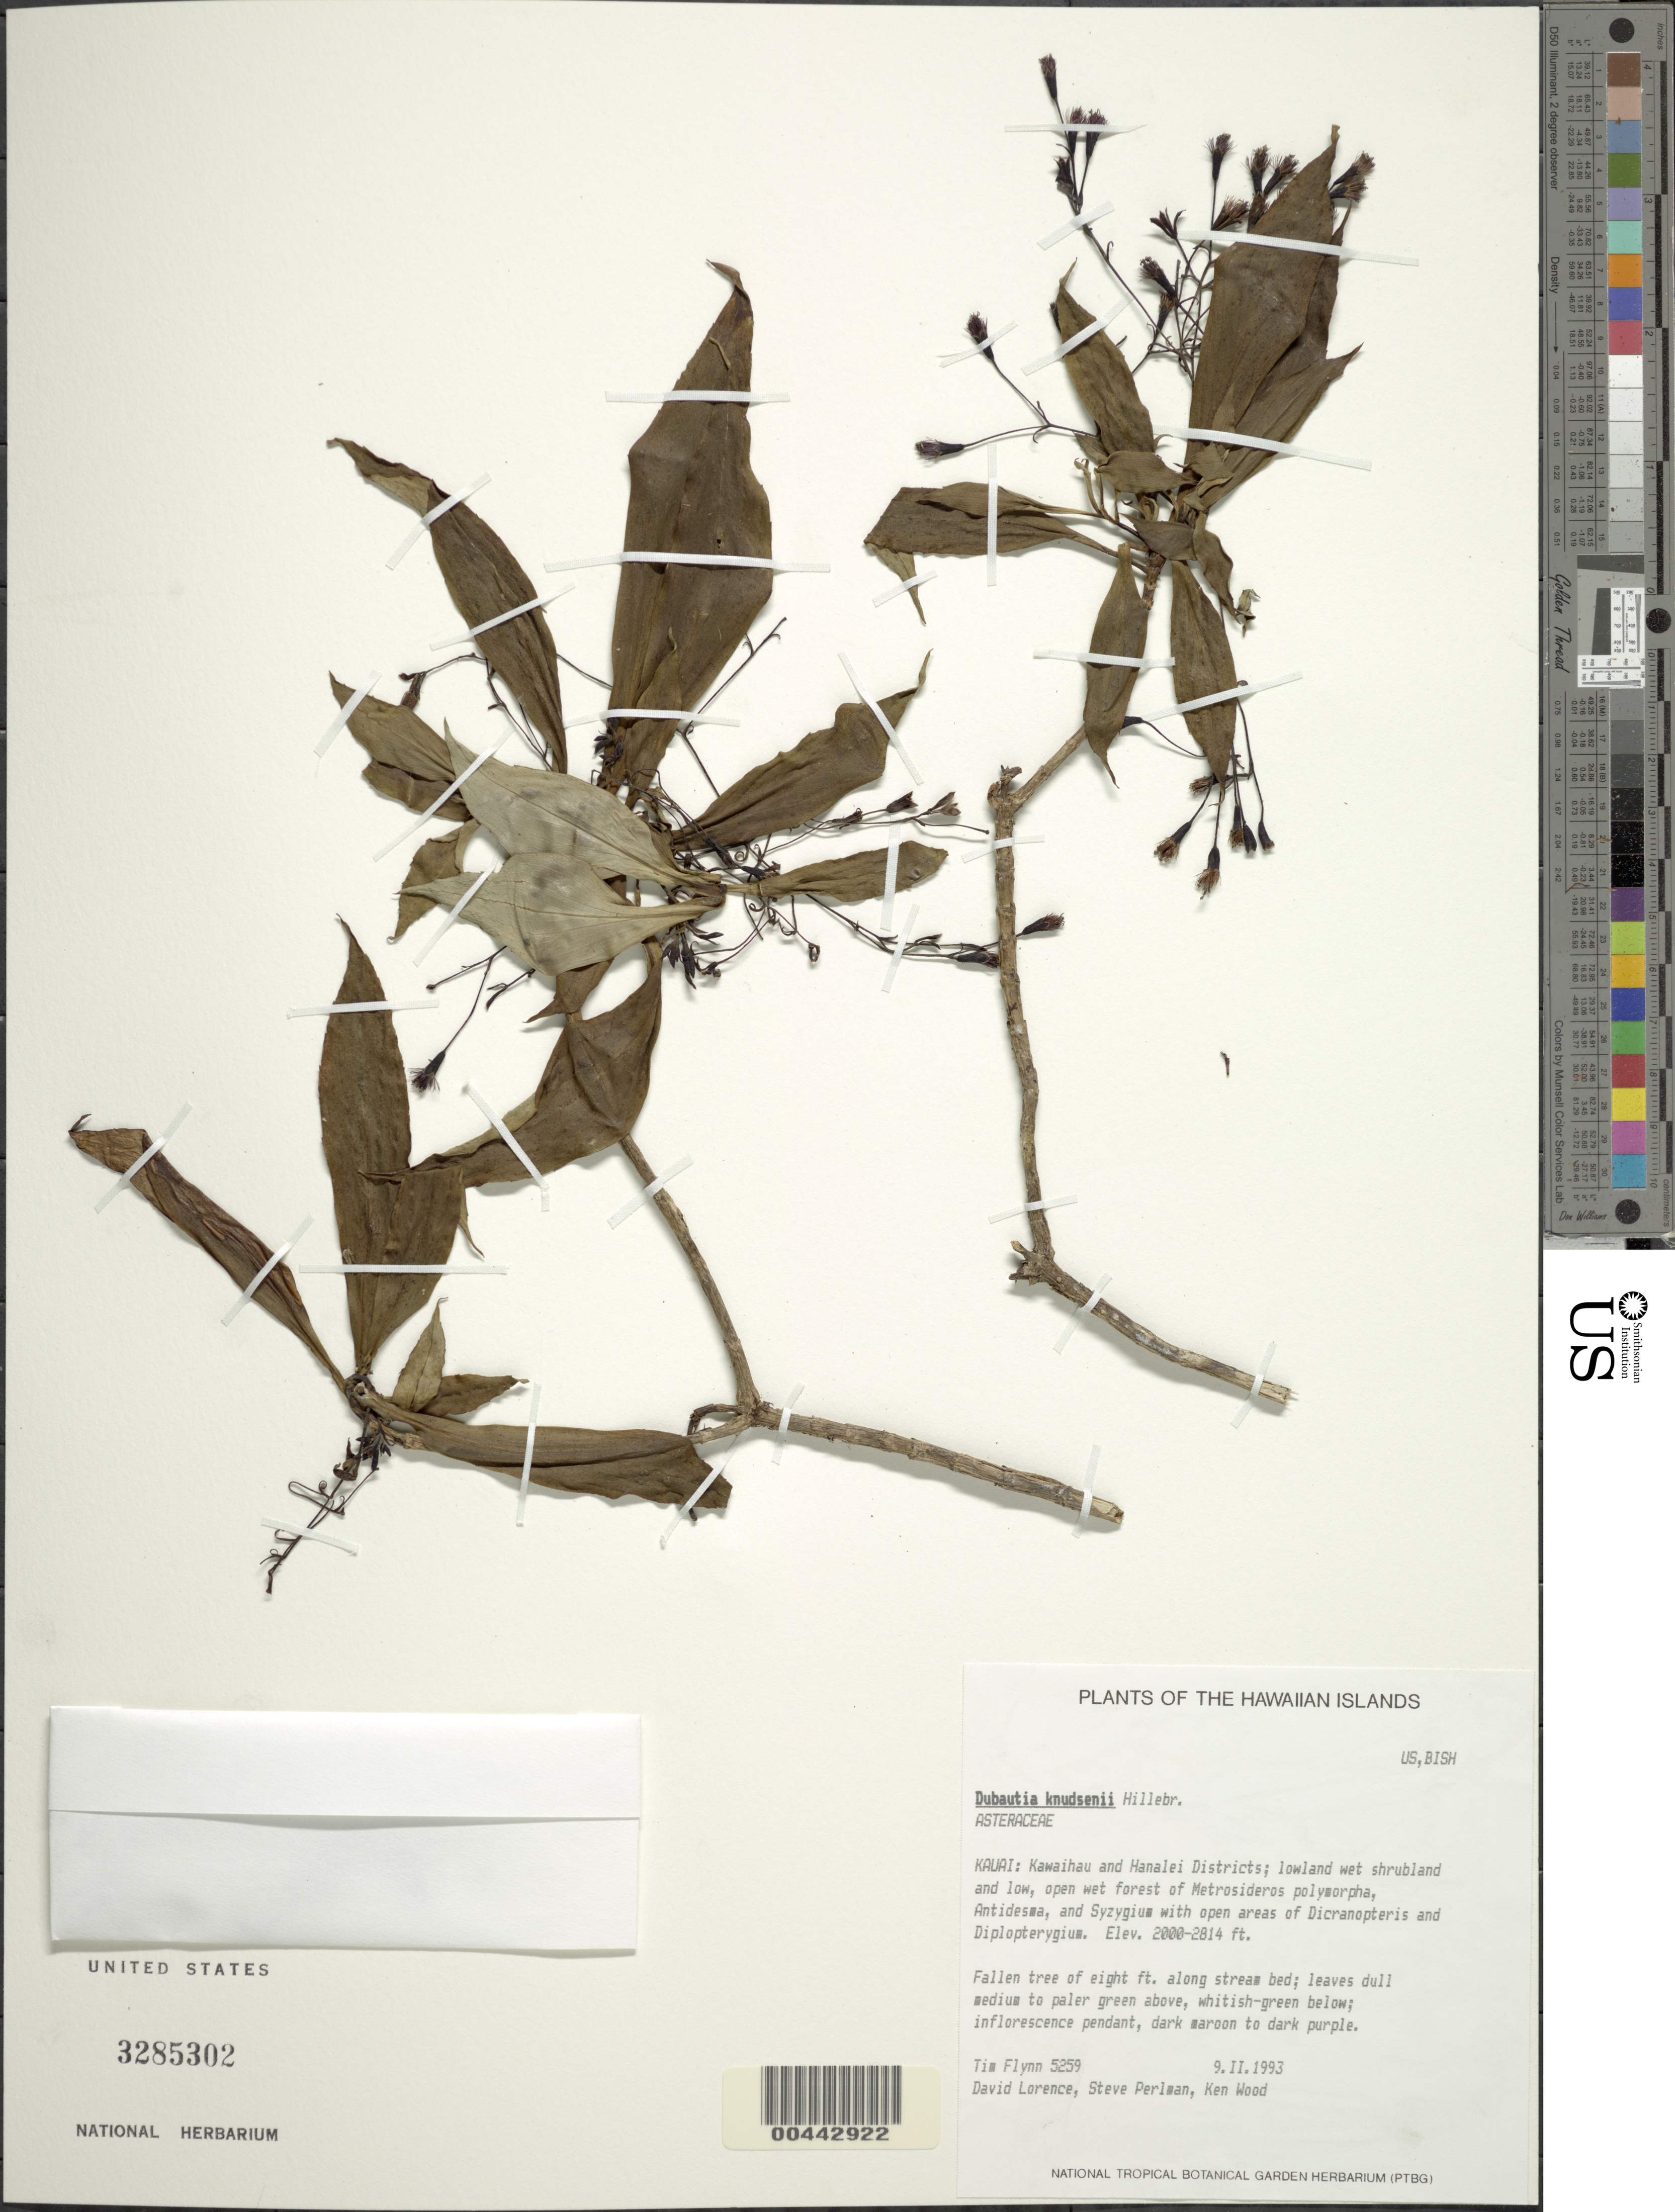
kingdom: Plantae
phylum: Tracheophyta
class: Magnoliopsida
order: Asterales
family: Asteraceae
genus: Dubautia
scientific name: Dubautia knudsenii subsp. filiformis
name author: G.D. Carr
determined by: Carr, G. D.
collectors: T. W. Flynn, D. Lorence, S. P. Perlman & K. Wood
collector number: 5259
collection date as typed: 9 Feb 1993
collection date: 1993-02-09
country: United States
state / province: Hawaii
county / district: Kauai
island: Kaua'i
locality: Kawaihau and Hanalei Districts.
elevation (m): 610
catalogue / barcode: US 3285302